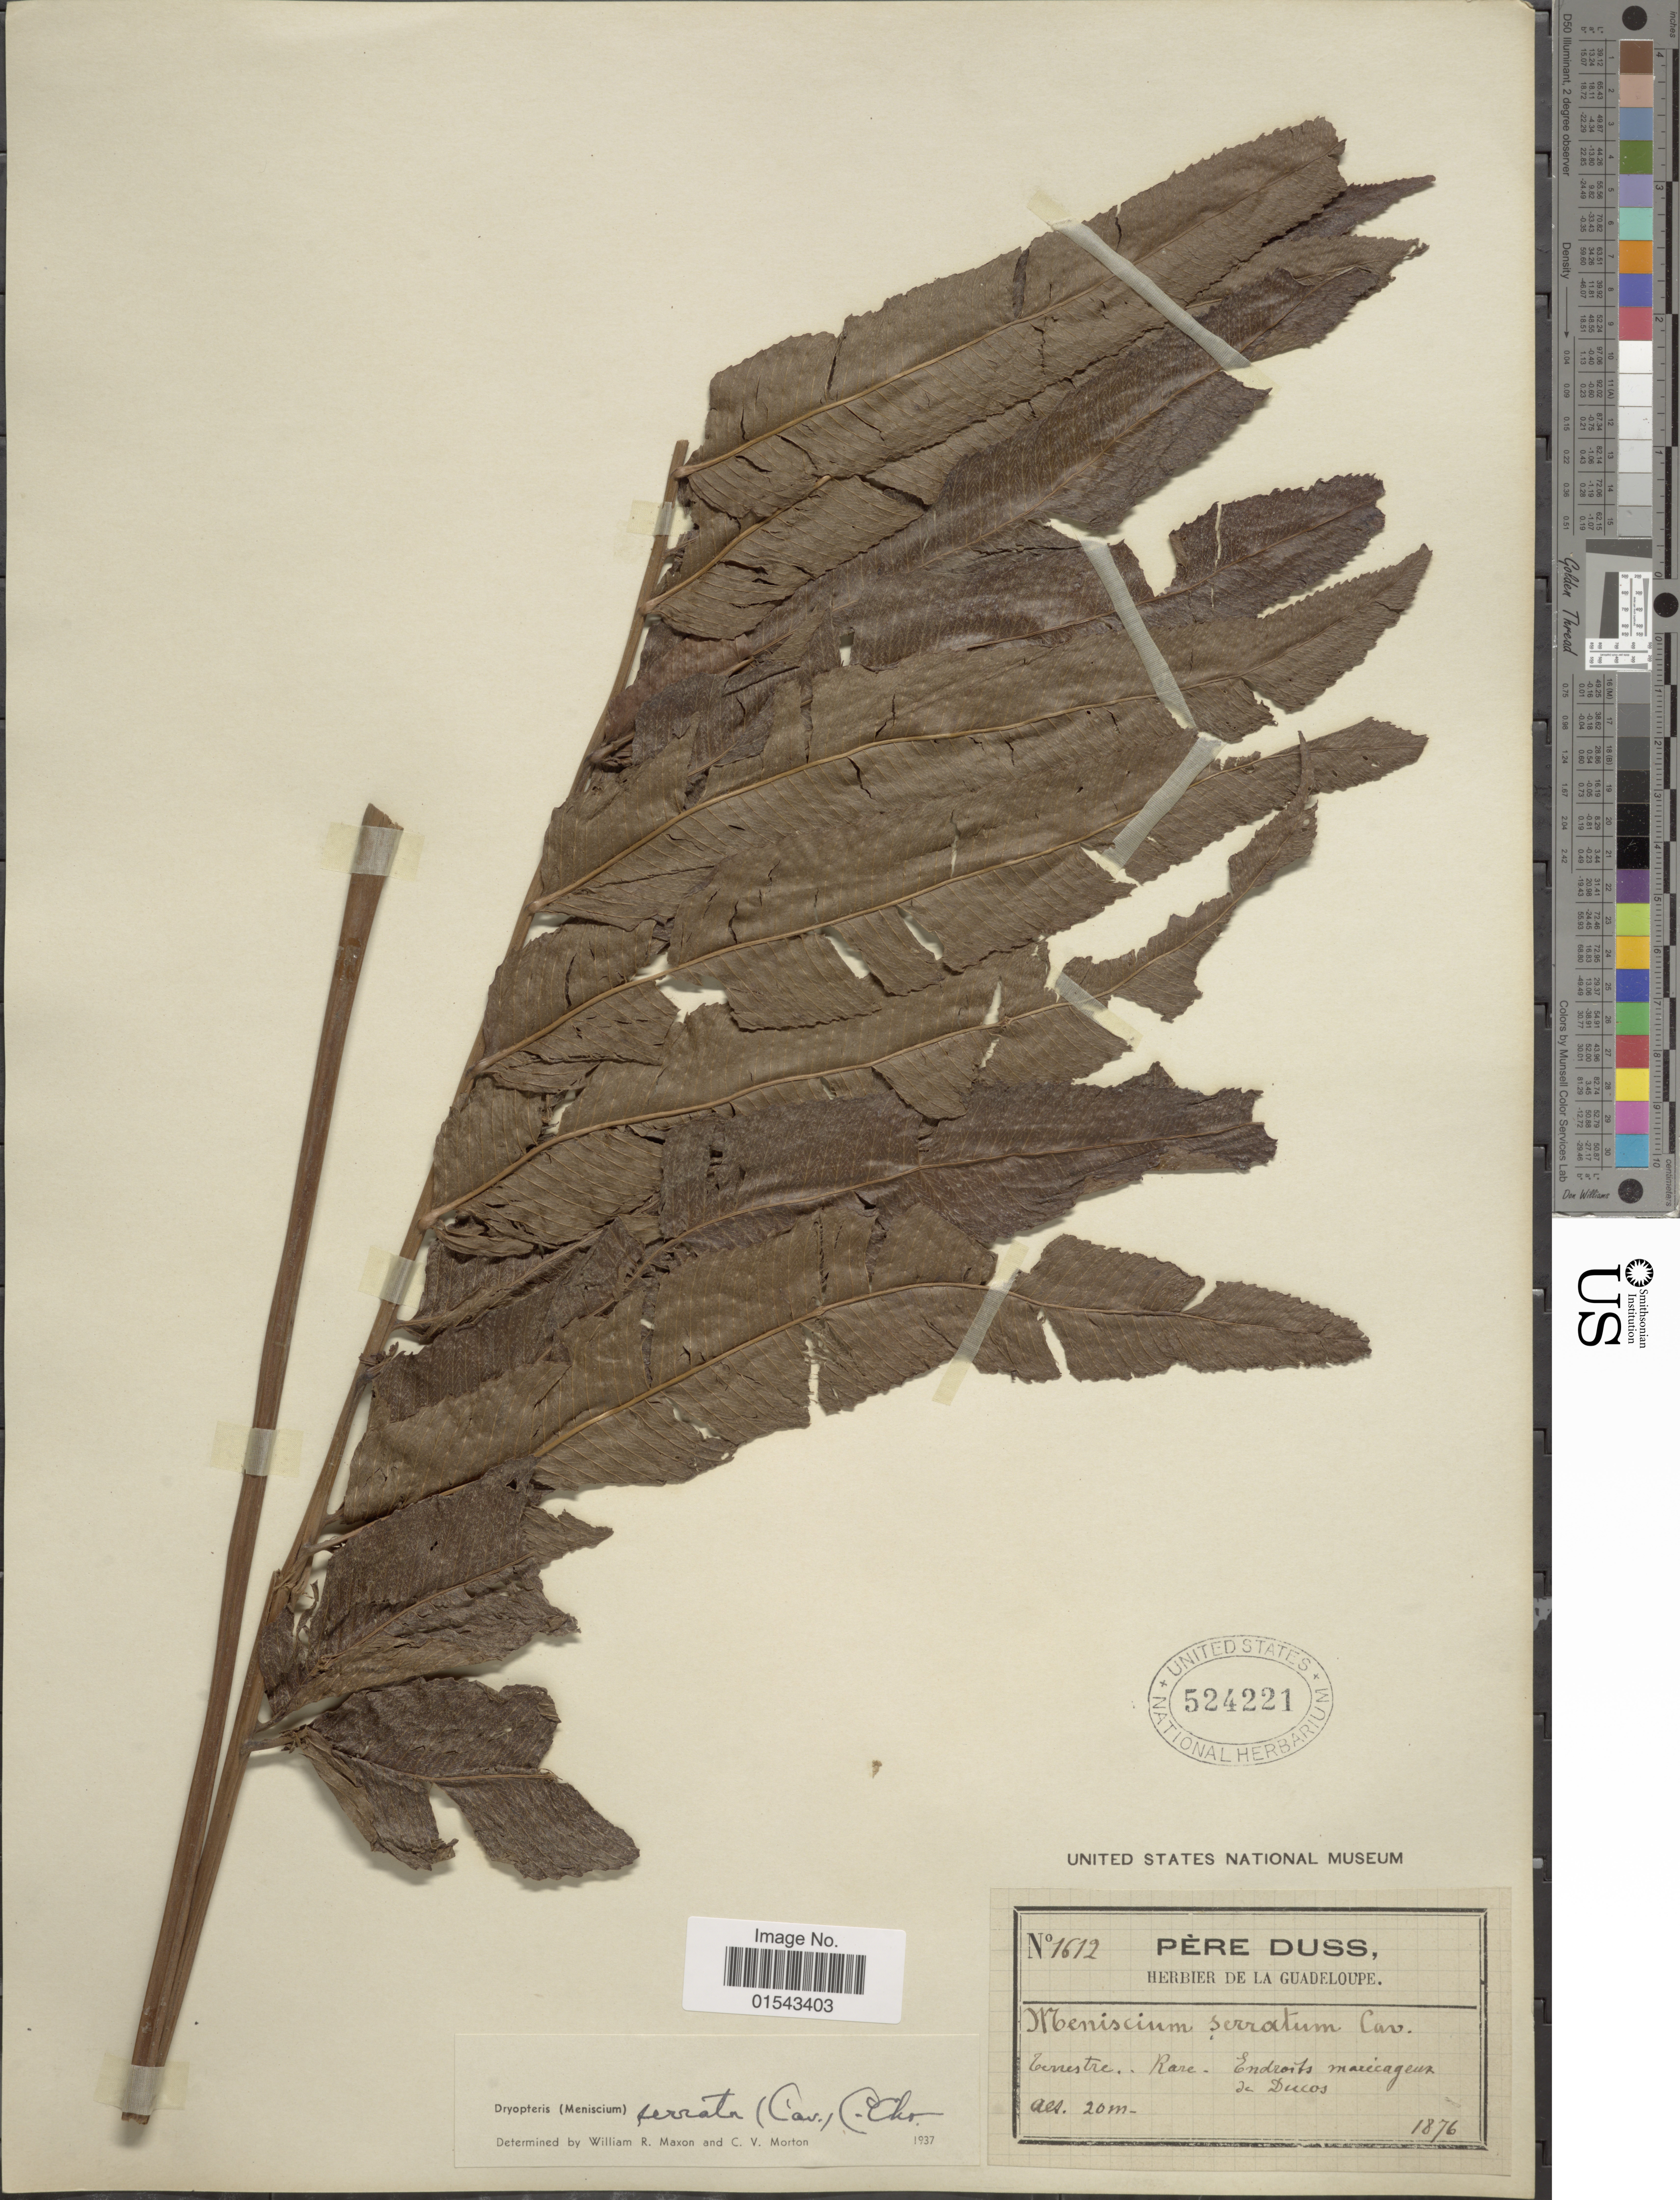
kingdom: Plantae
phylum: Tracheophyta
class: Polypodiopsida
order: Polypodiales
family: Thelypteridaceae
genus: Meniscium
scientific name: Meniscium serratum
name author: Cav.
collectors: Père Duss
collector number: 1612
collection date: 1876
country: Guadeloupe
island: Leeward Is.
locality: Endroits marécageux de Ducos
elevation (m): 20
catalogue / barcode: US 524221